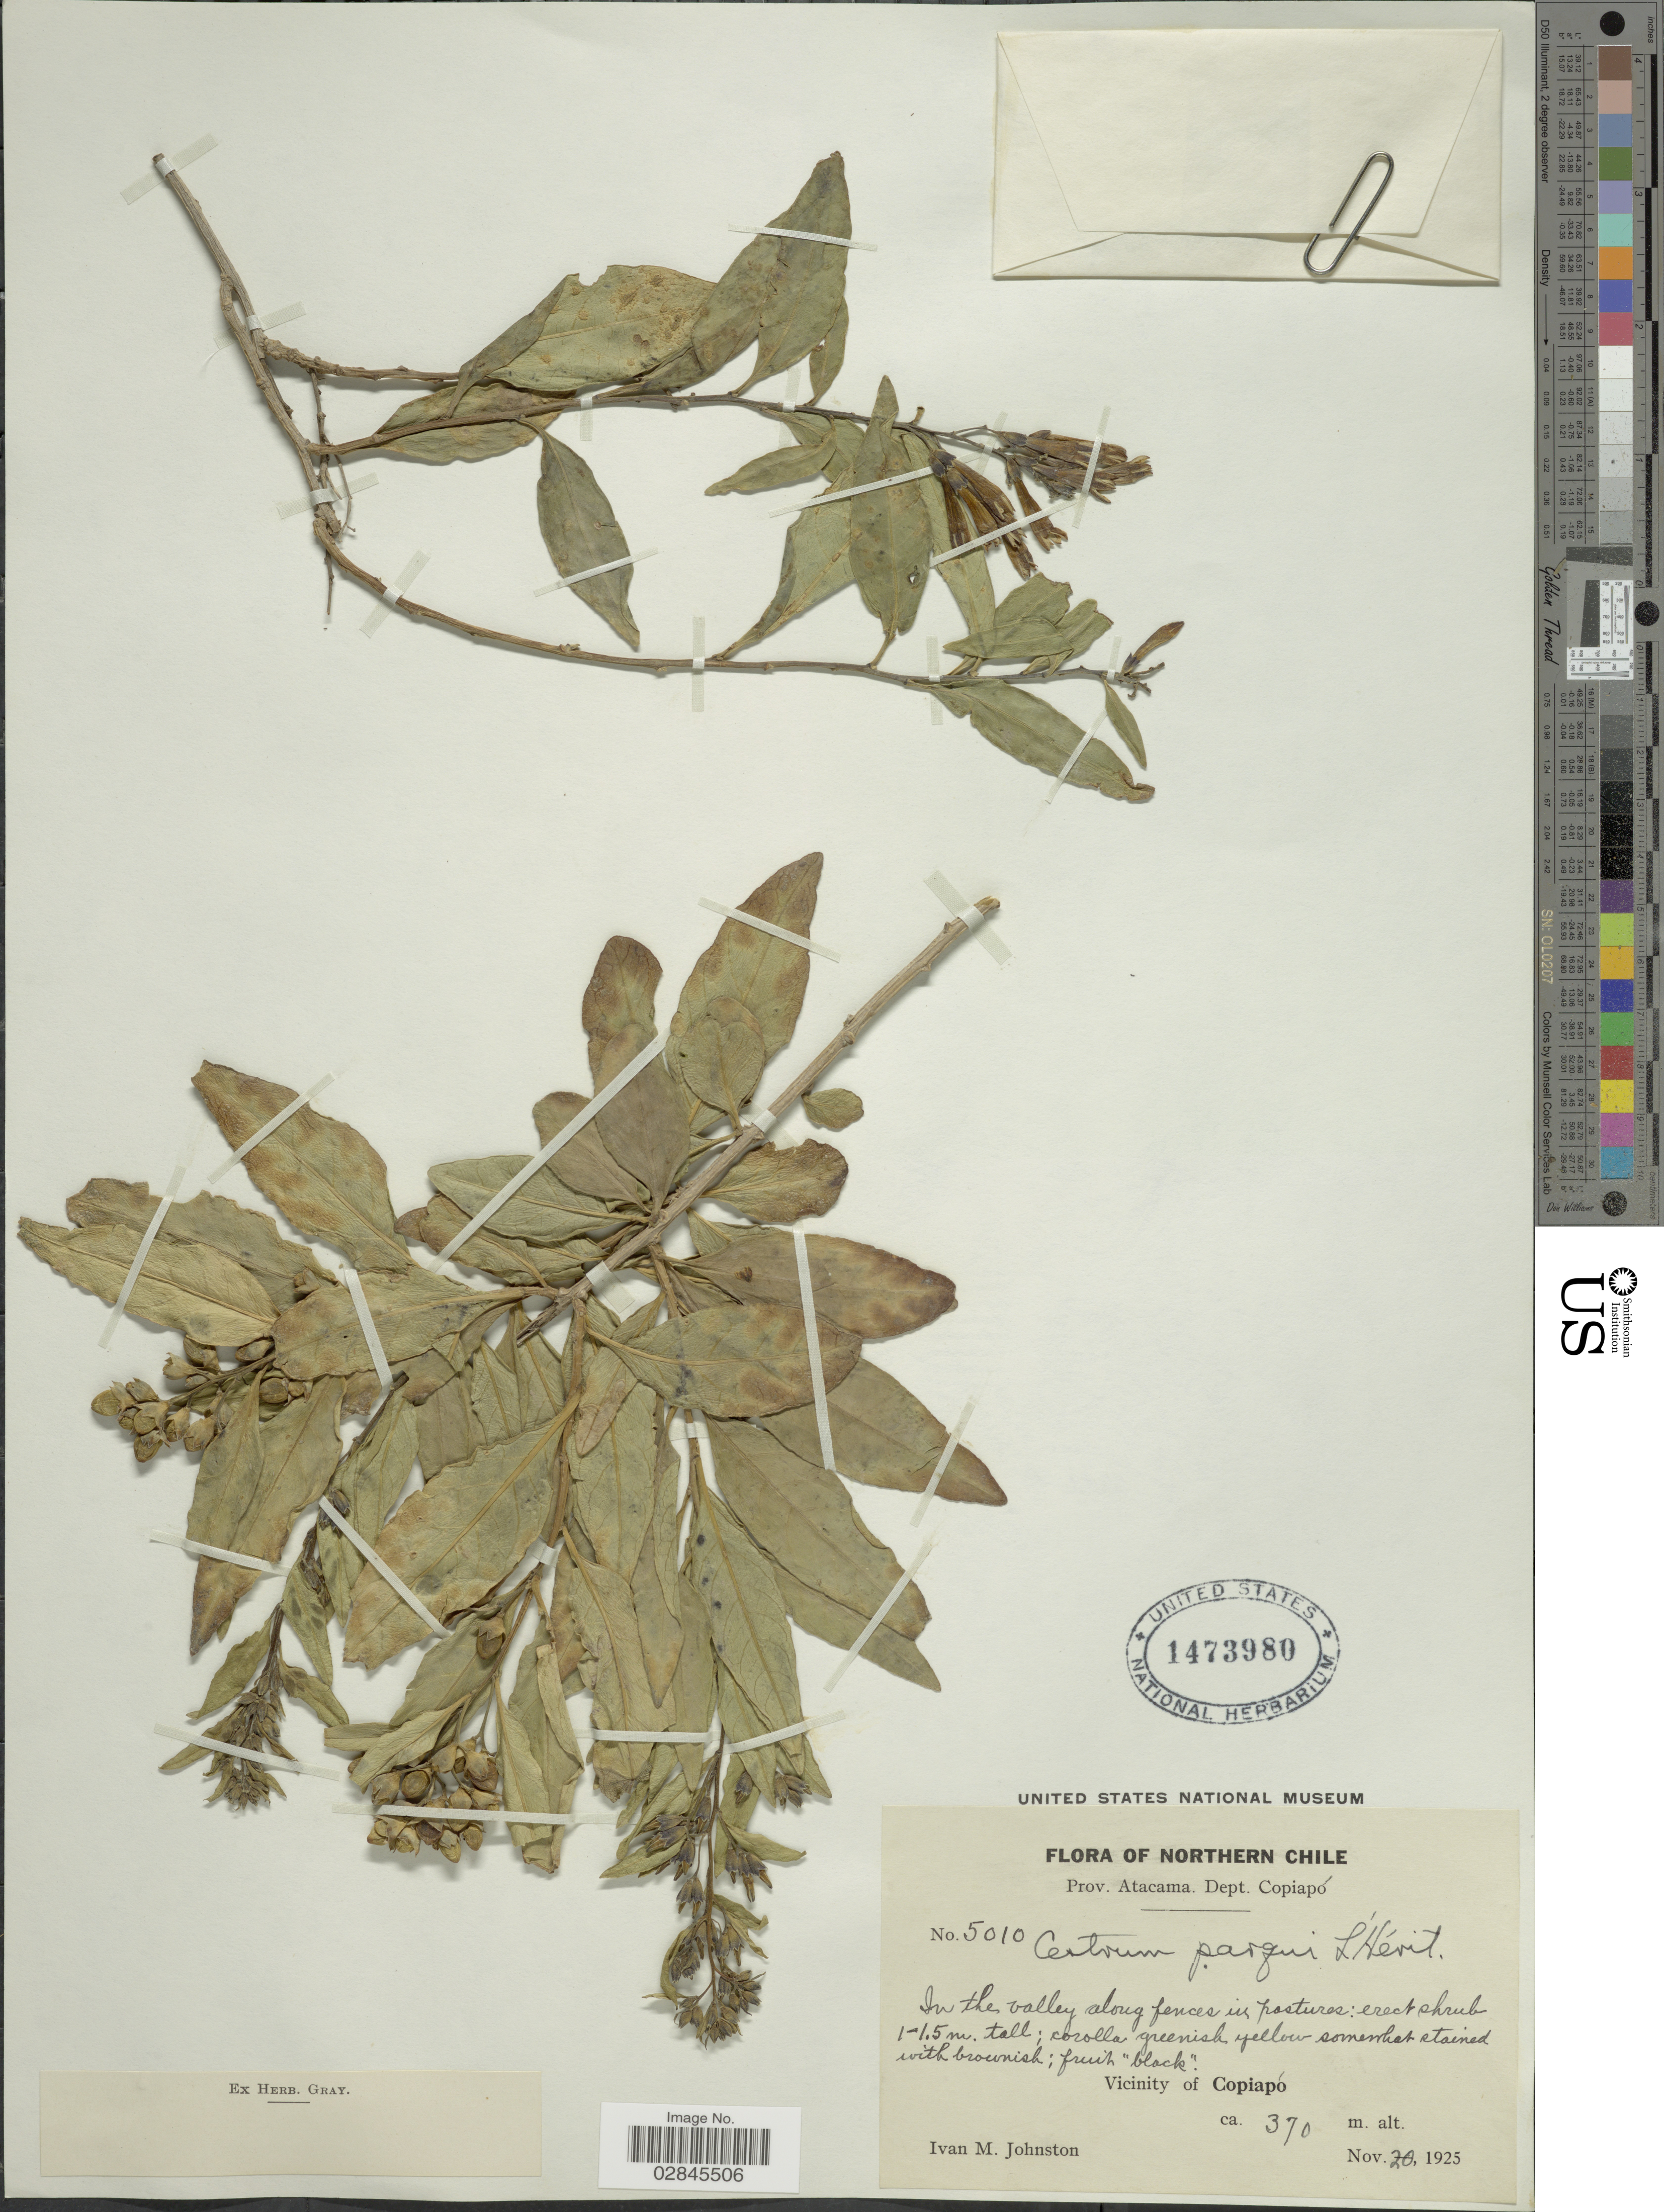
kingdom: Plantae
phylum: Tracheophyta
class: Magnoliopsida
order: Solanales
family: Solanaceae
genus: Cestrum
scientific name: Cestrum parqui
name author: L'Hér.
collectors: I.M. Johnston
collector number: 5010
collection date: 1925-11-20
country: Chile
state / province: Atacama (III)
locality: Northern Chile. Dept. Copiapó. Vicinity of Copiapó.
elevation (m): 370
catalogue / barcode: US 1473980